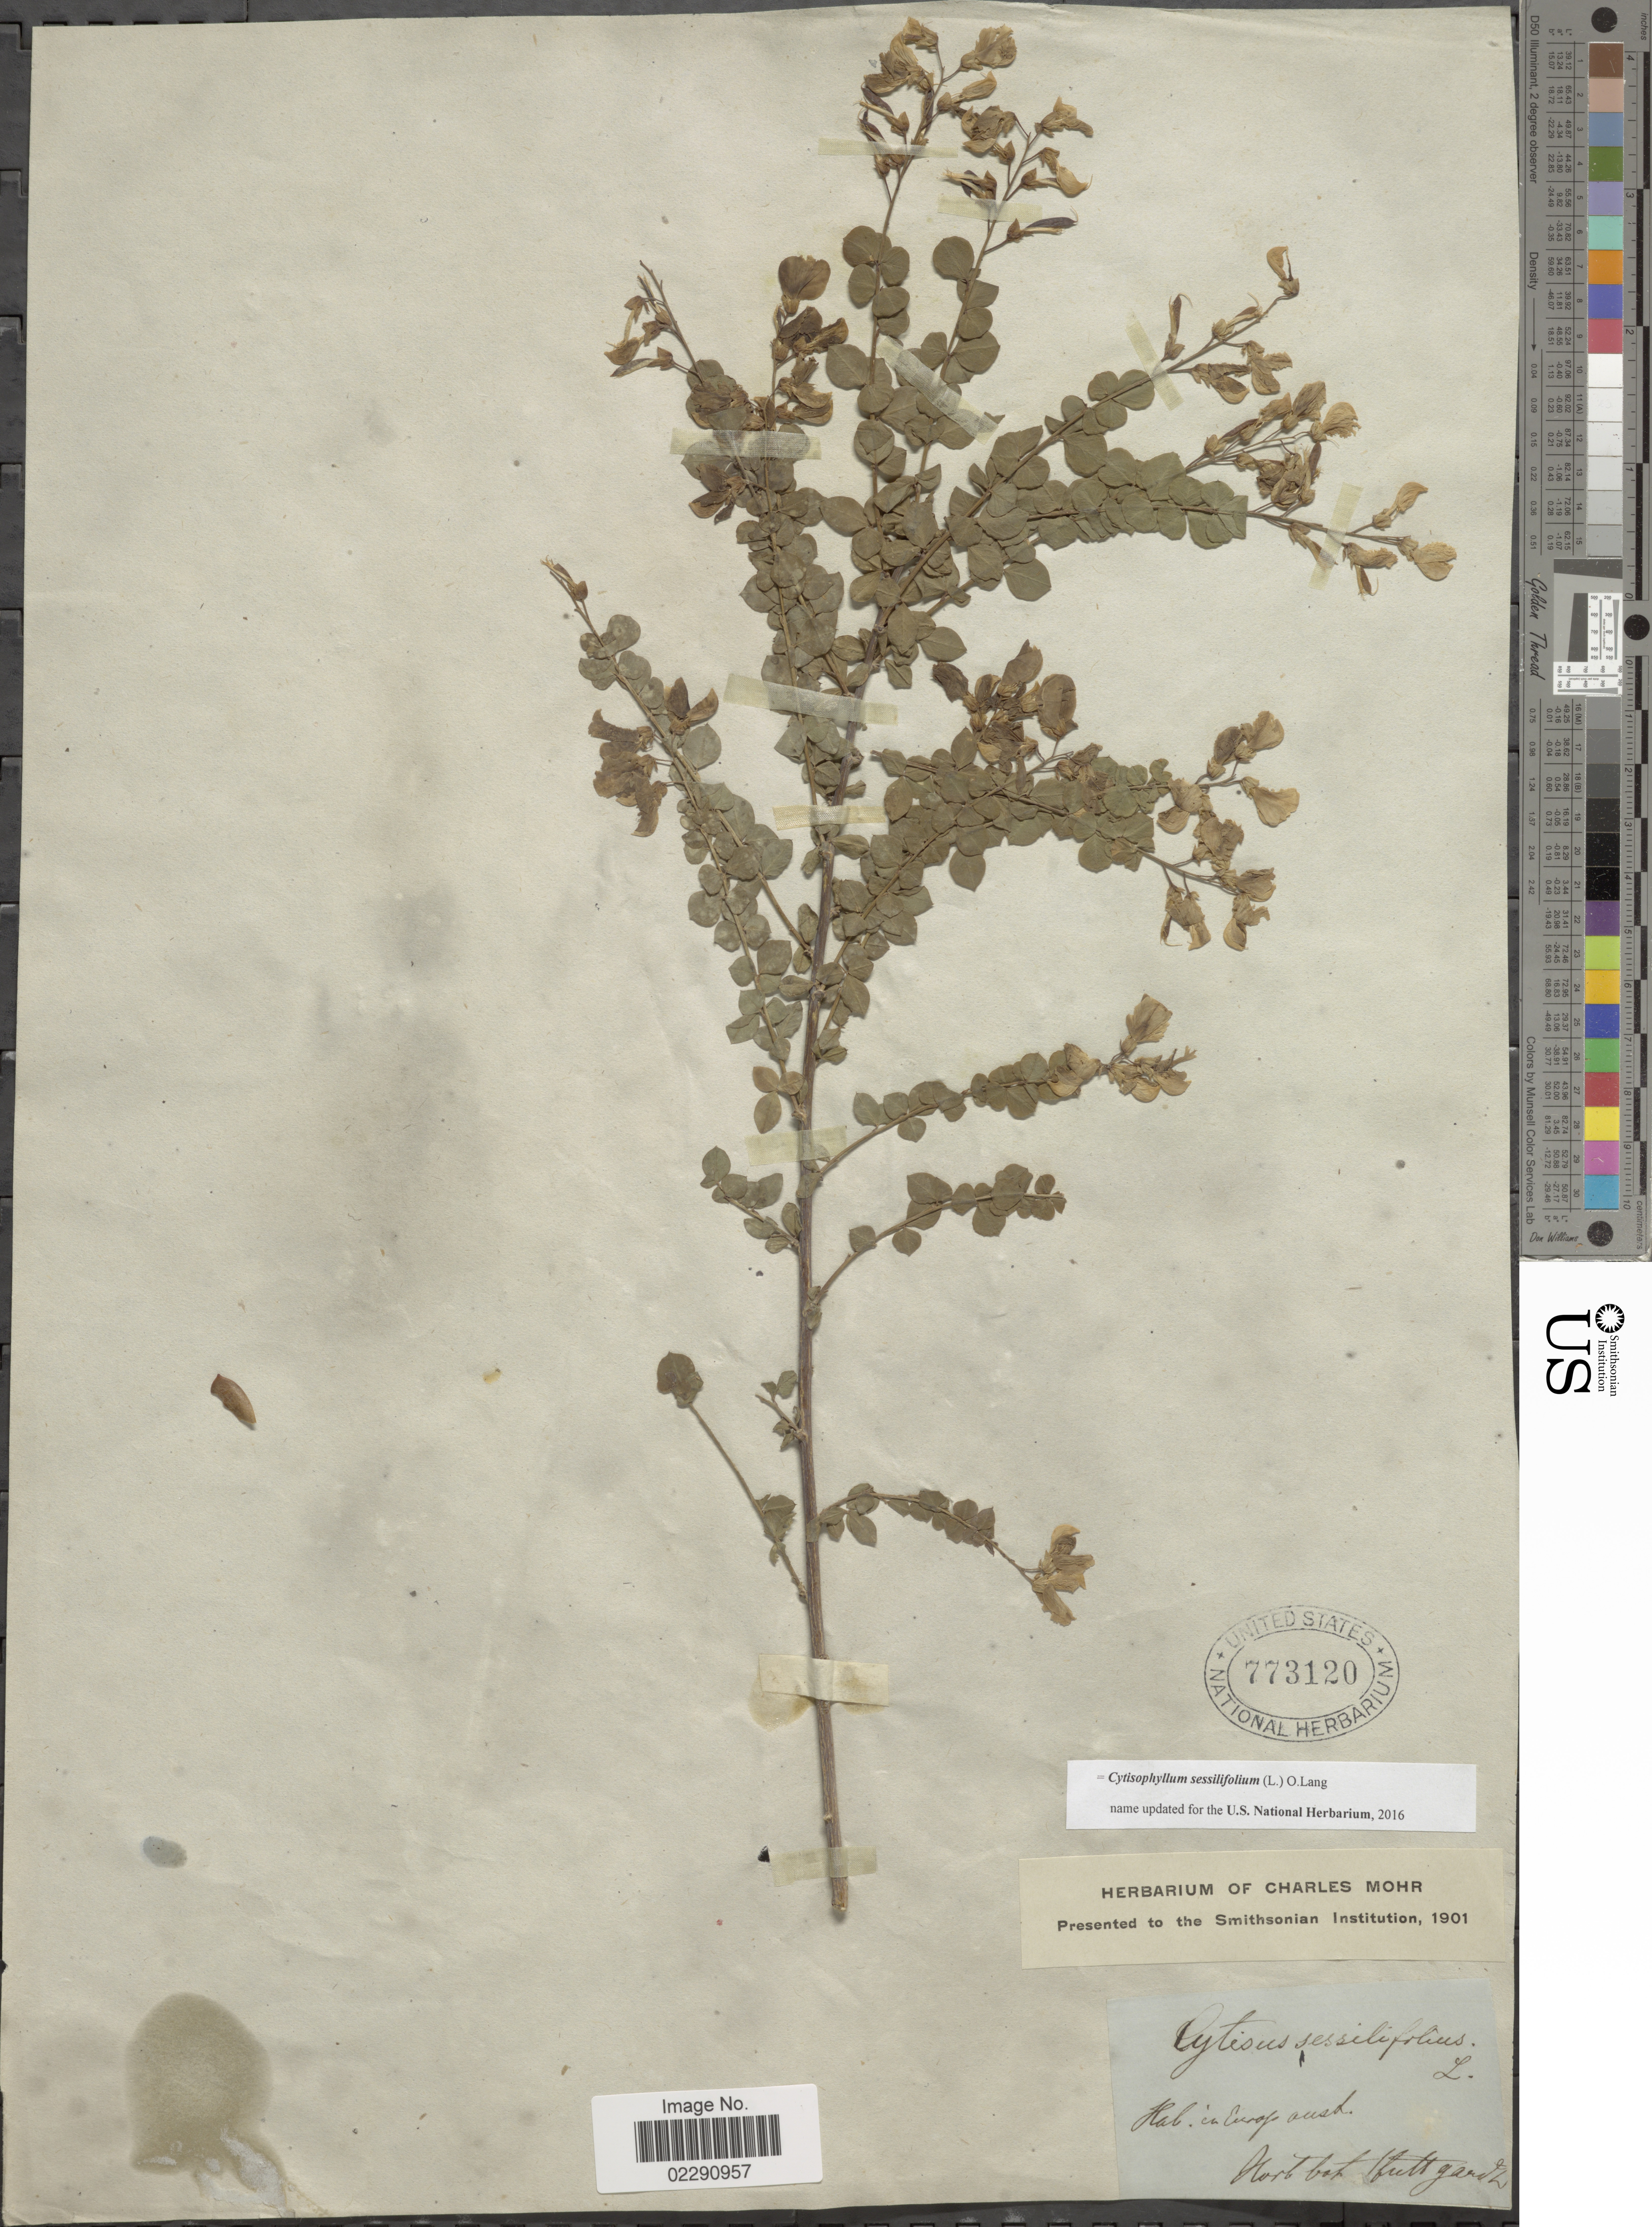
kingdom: Plantae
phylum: Tracheophyta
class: Magnoliopsida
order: Fabales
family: Fabaceae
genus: Cytisophyllum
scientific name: Cytisophyllum sessilifolium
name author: Láng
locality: Europ. occid.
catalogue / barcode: US 773120